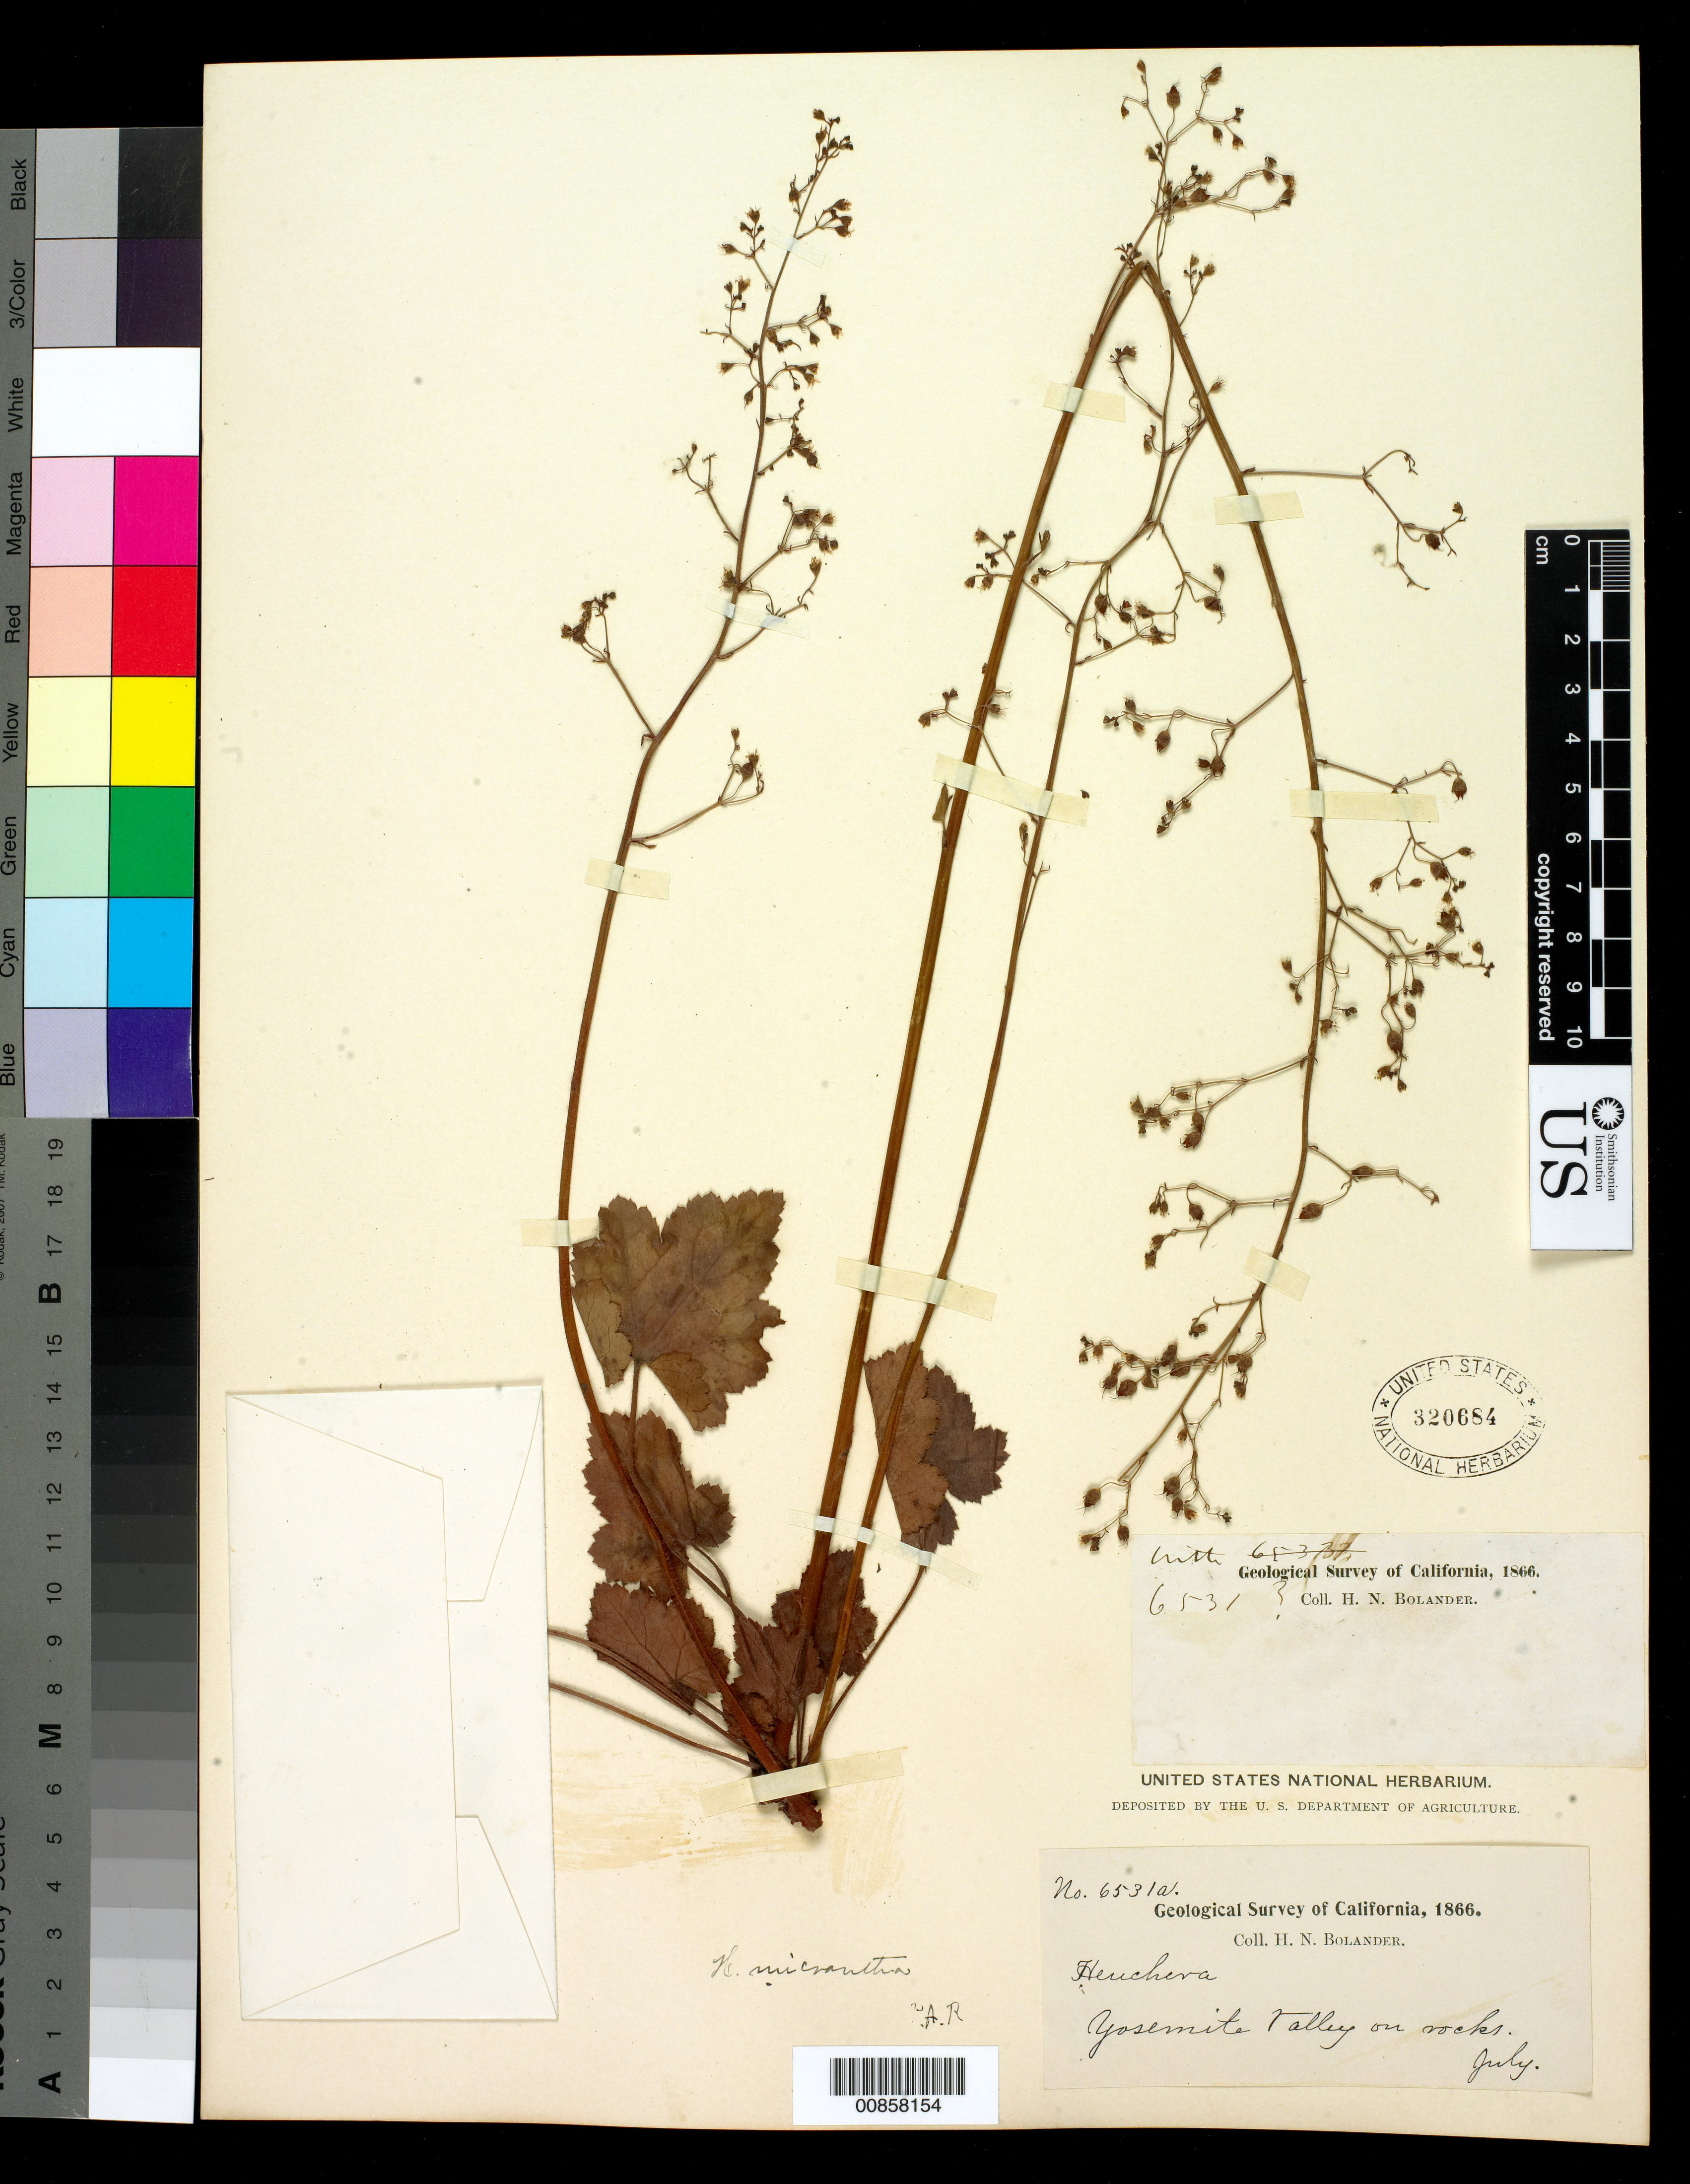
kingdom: Plantae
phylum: Tracheophyta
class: Magnoliopsida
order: Saxifragales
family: Saxifragaceae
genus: Heuchera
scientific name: Heuchera micrantha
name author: Douglas ex Lindl.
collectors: H. Bolander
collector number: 6531a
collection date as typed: Jul 1866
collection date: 1866-07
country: United States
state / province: California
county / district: Mariposa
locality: Yosemite Valley on rocks.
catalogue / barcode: US 320684